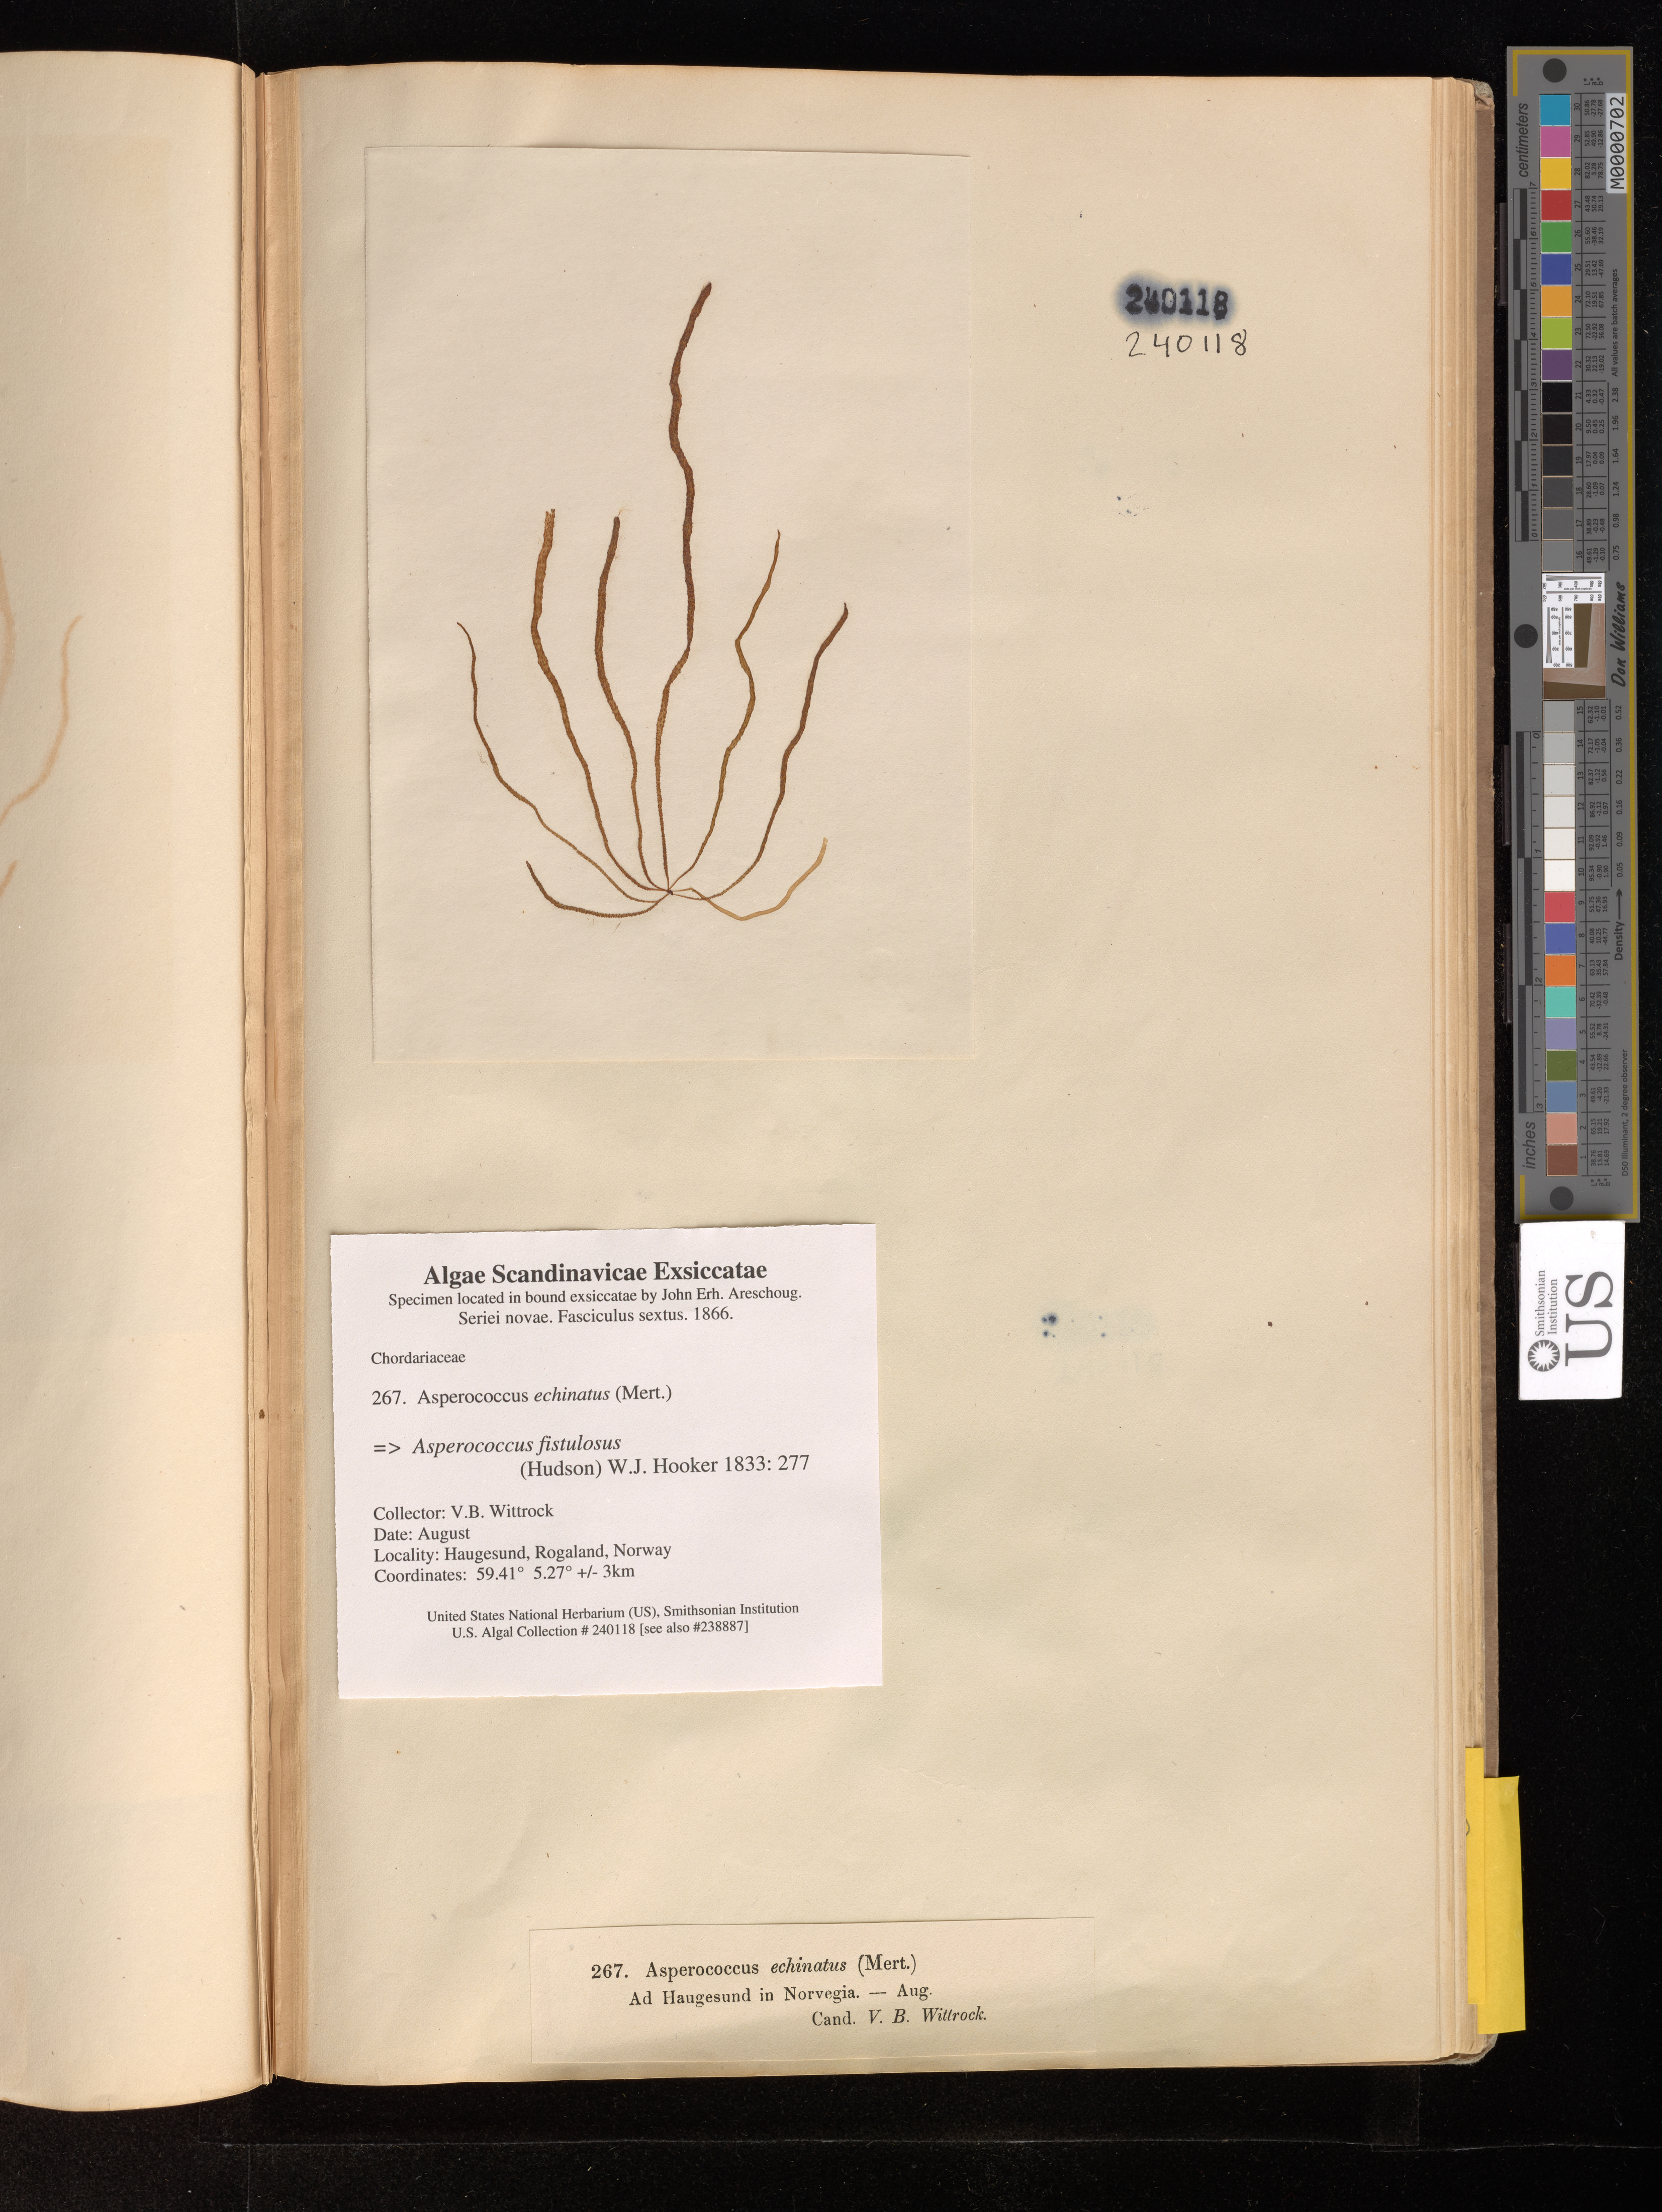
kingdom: Chromista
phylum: Ochrophyta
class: Phaeophyceae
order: Ectocarpales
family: Chordariaceae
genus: Asperococcus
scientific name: Asperococcus fistulosus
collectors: V. B. Wittrock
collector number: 267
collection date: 1866-08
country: Norway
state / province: Rogaland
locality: Haugesund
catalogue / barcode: US 240118